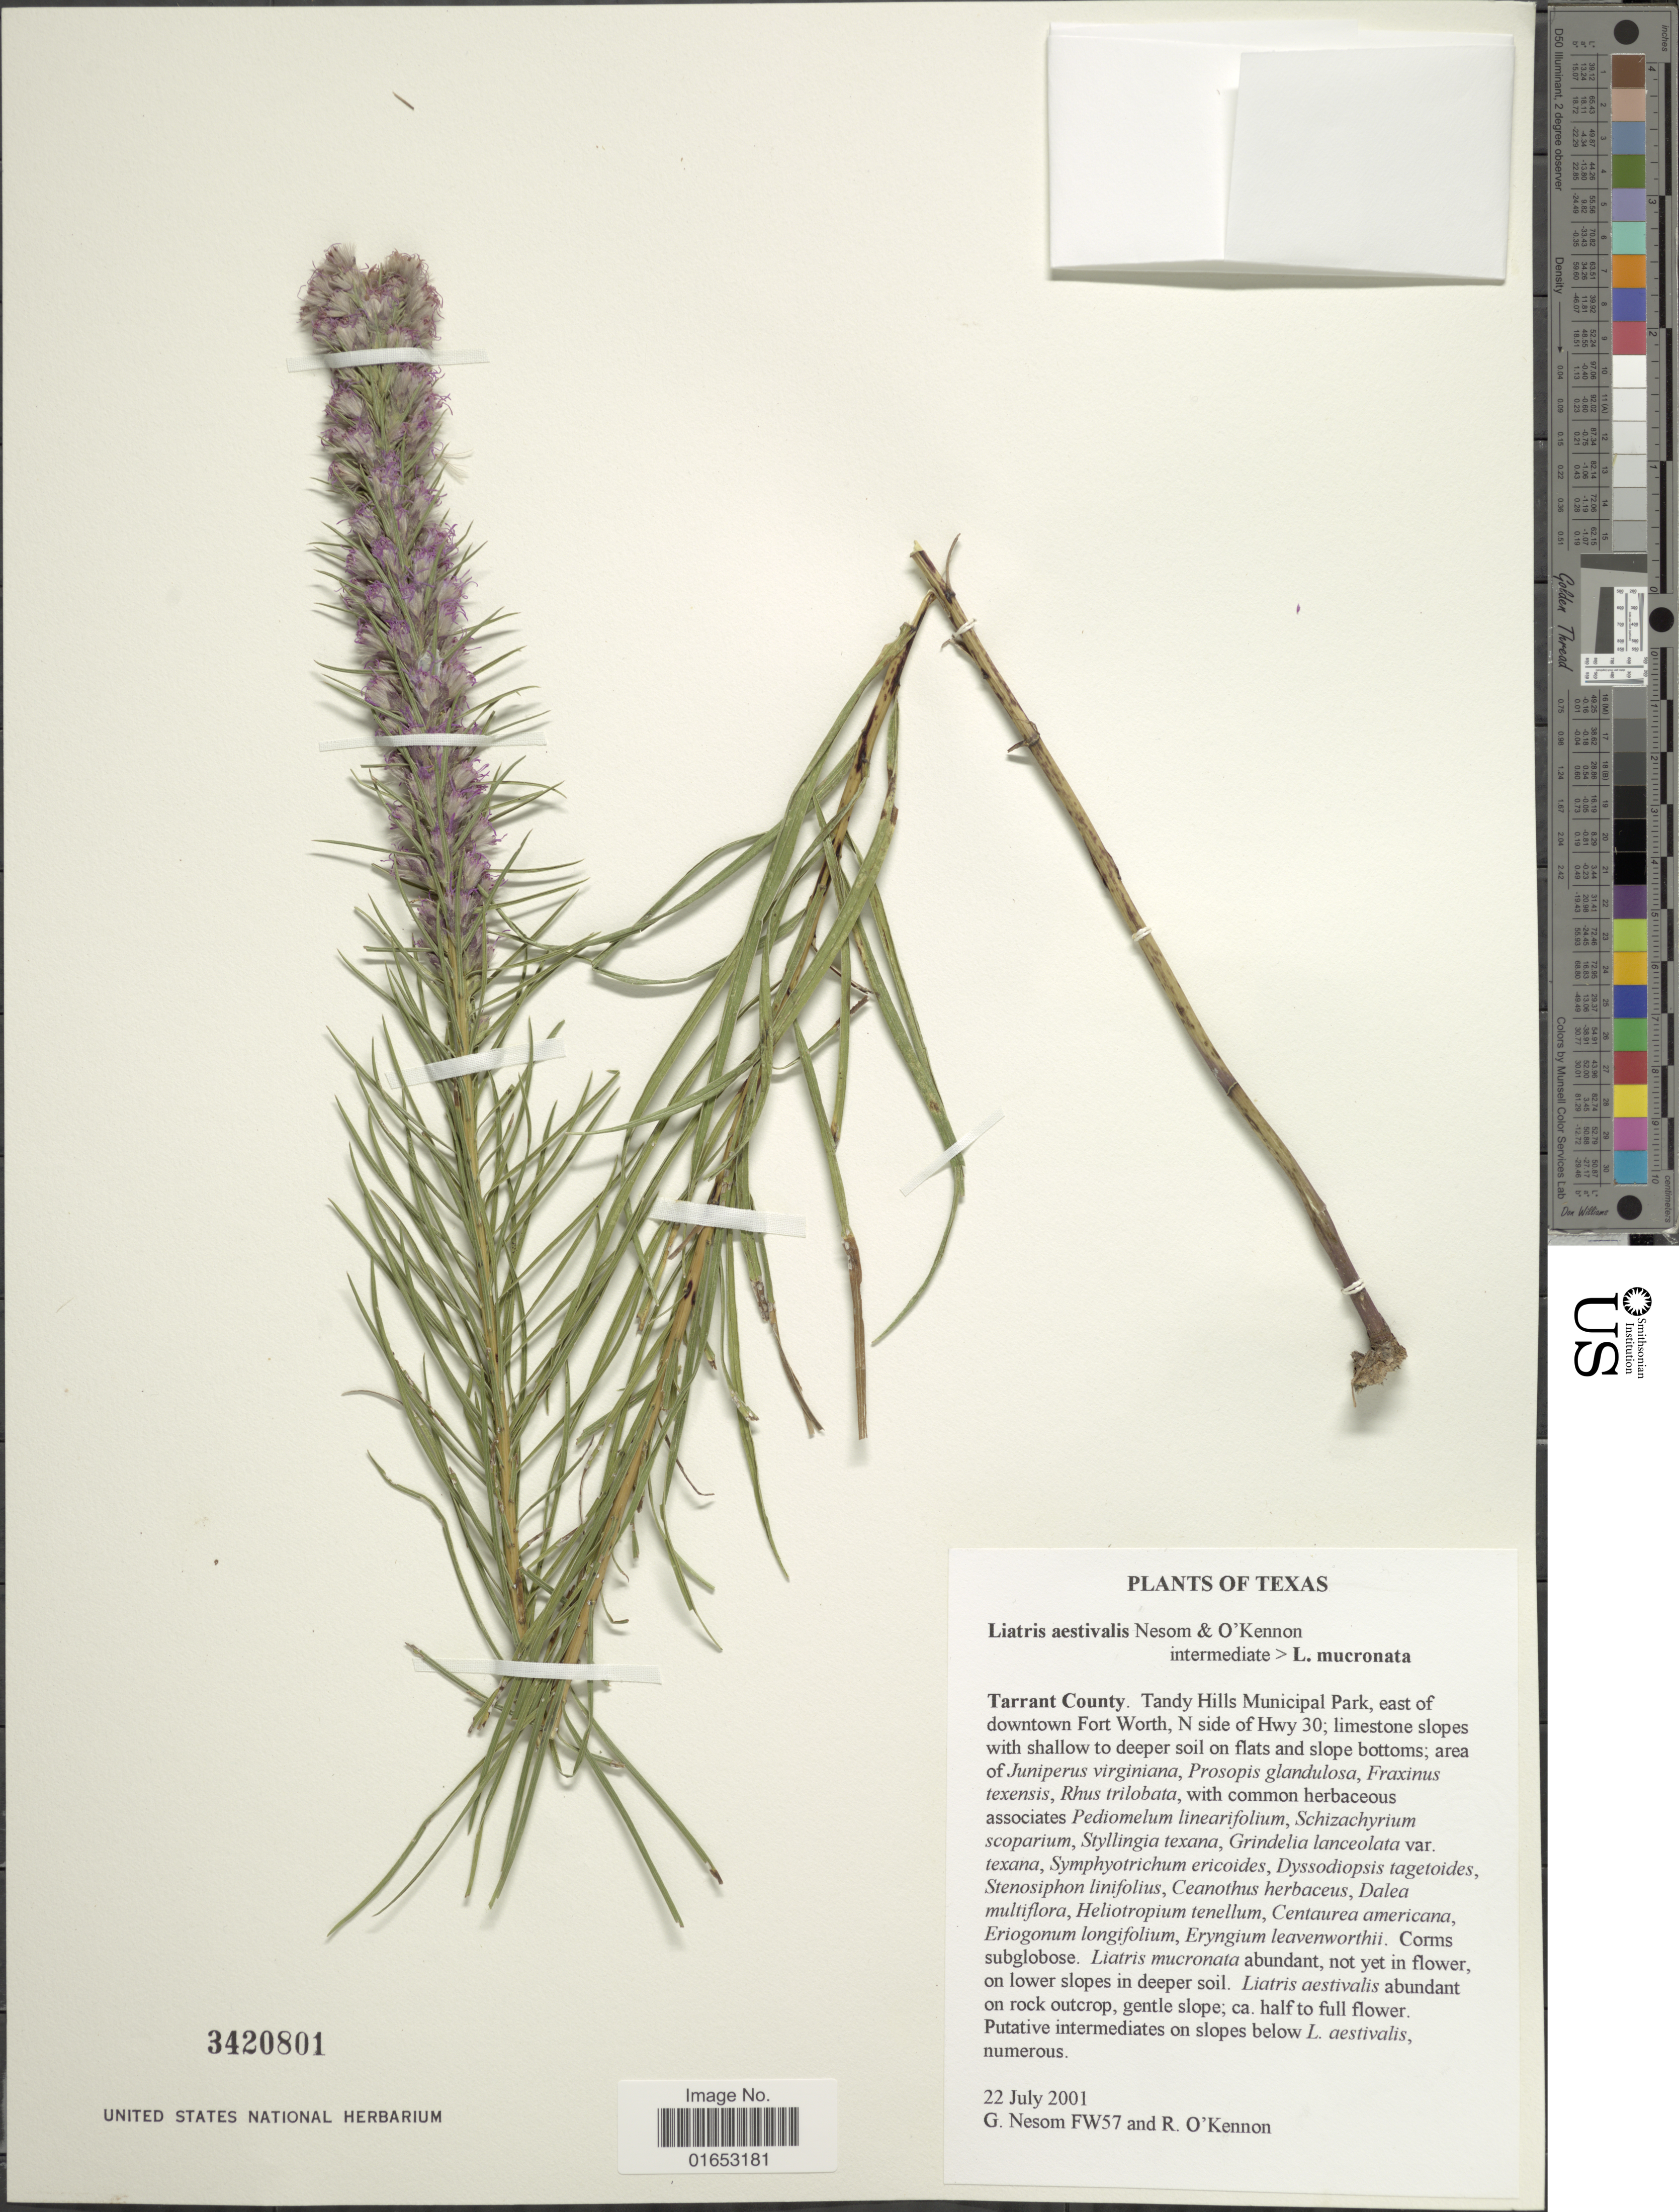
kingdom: Plantae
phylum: Tracheophyta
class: Magnoliopsida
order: Asterales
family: Asteraceae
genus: Liatris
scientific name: Liatris aestivalis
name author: G.L. Nesom & O'Kennon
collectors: G. Nesom & R. O'Kennon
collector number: FW57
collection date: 2001-02-22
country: United States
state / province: Texas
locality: Tarrant County. Tandy Hills Municipal Park, east of downtown Fort Worth, N. side of Hwy 30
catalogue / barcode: US 3420801